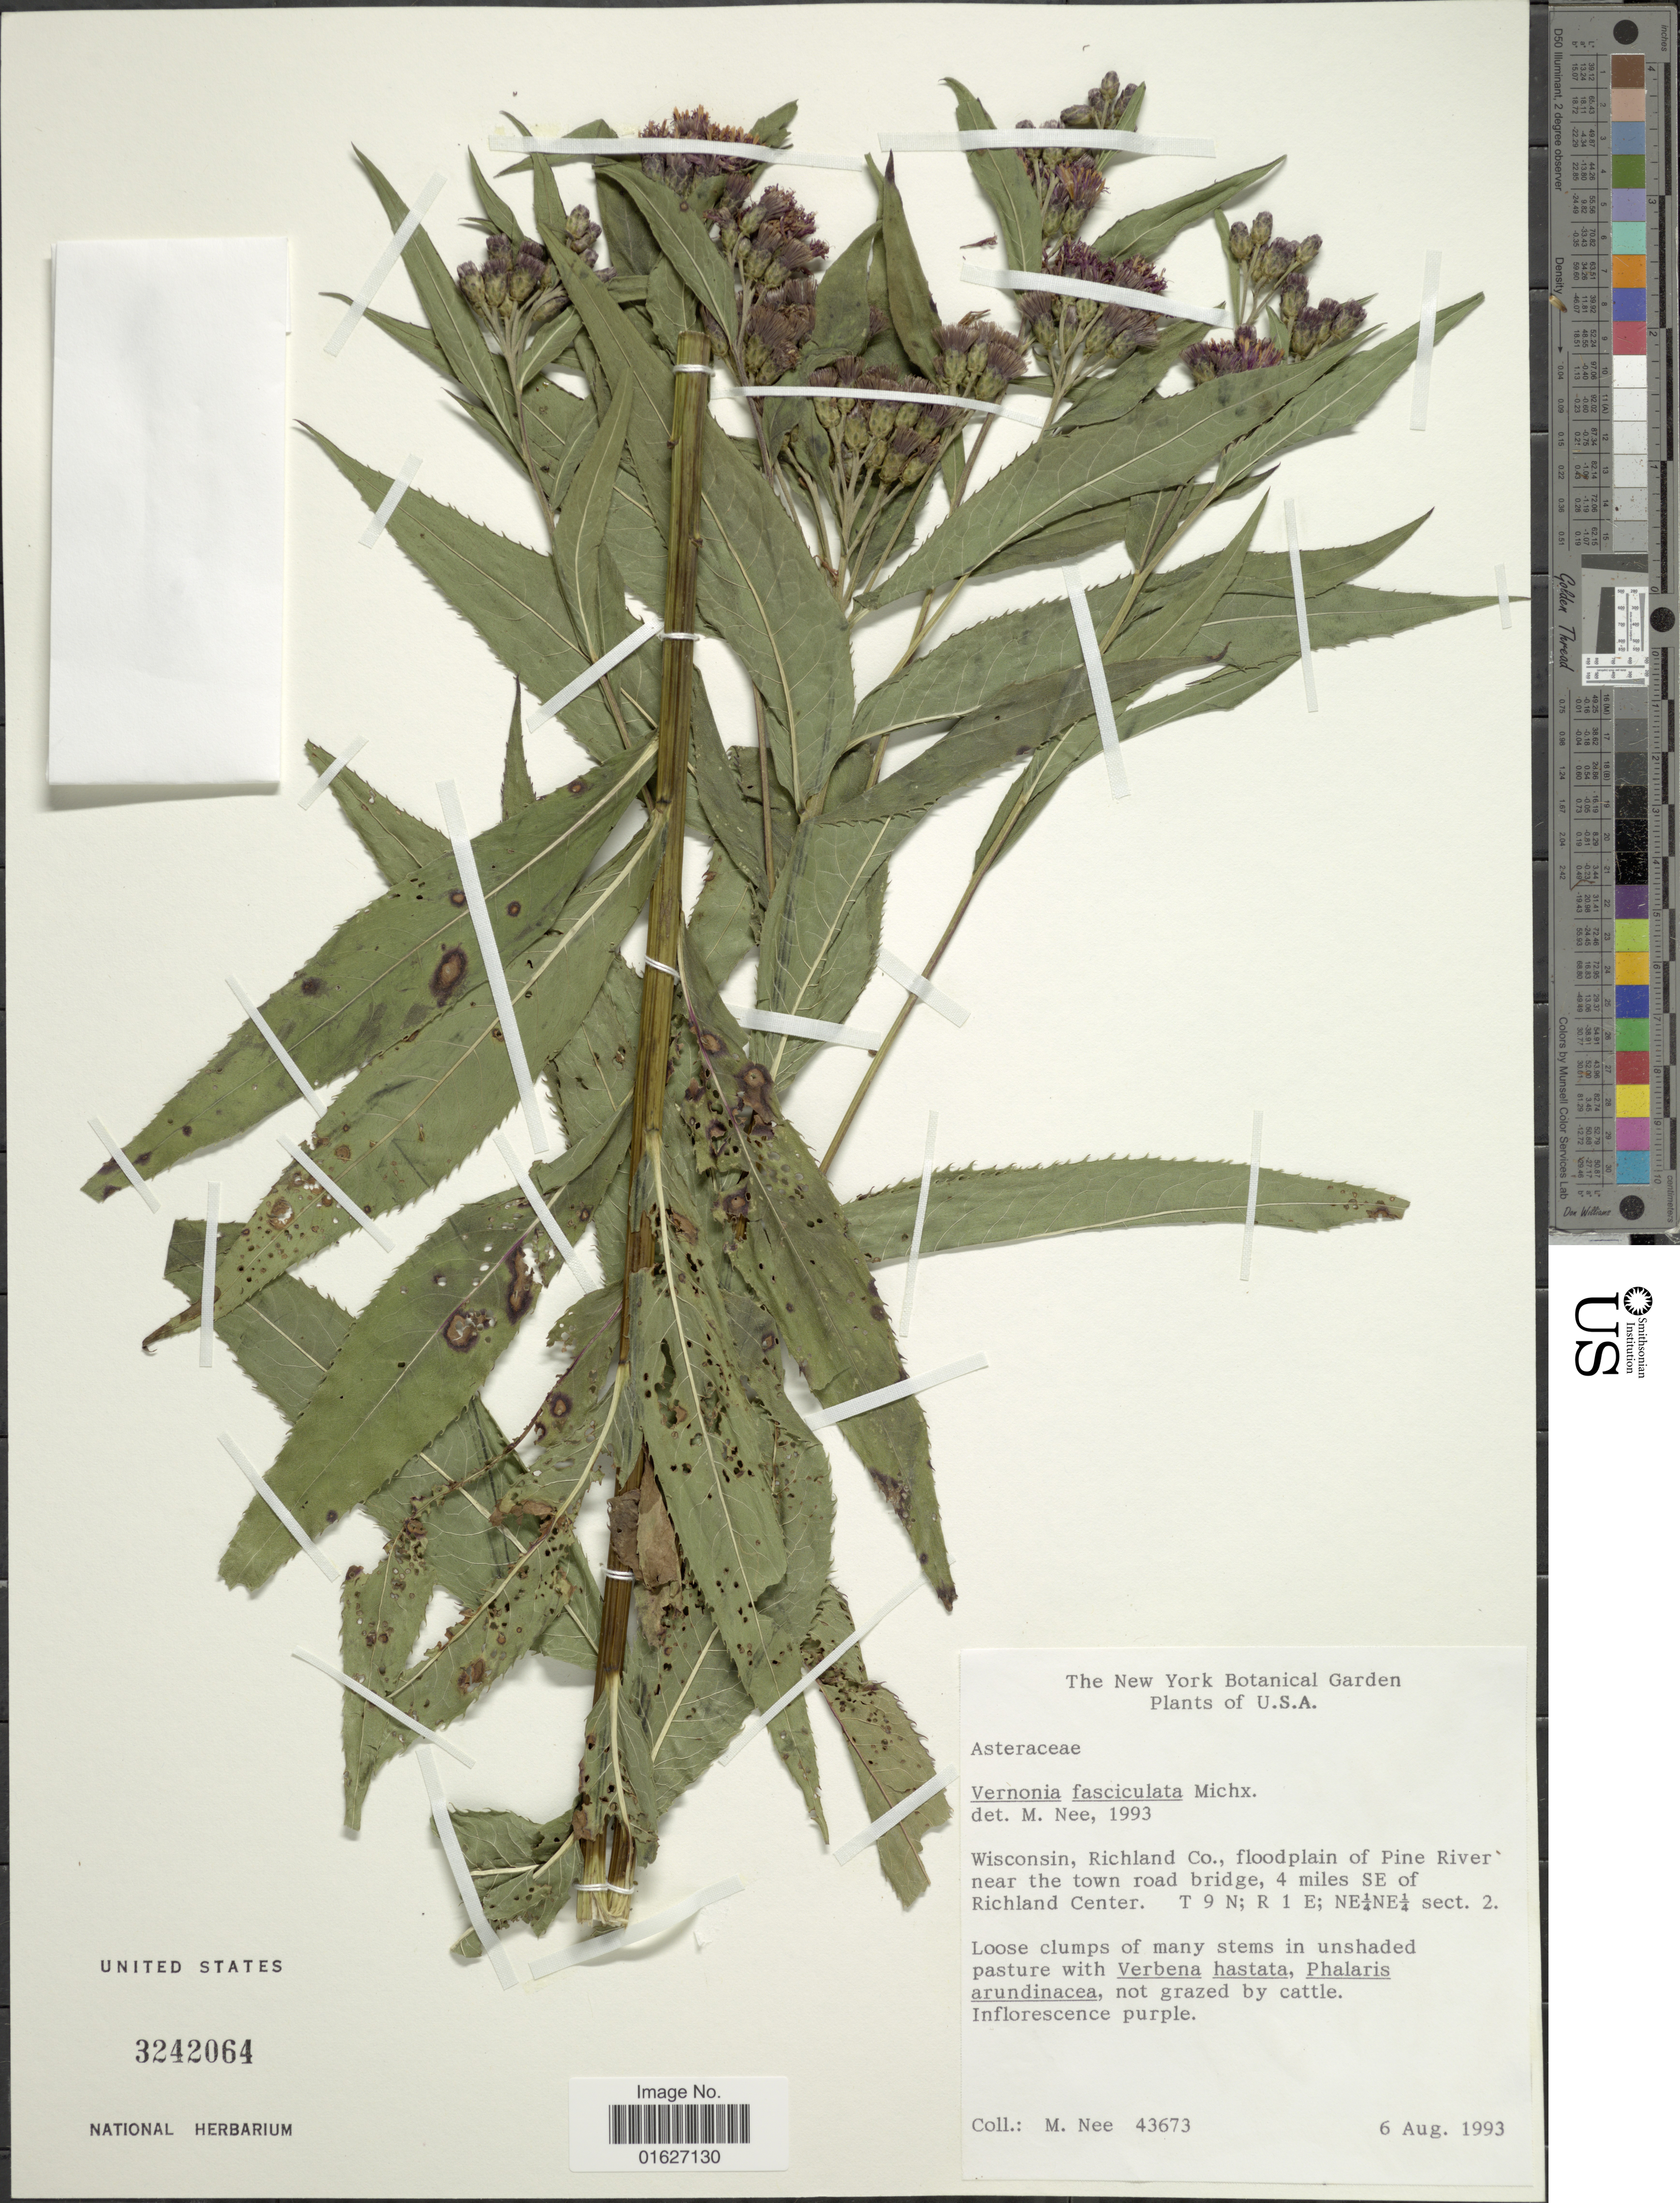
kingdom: Plantae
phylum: Tracheophyta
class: Magnoliopsida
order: Asterales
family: Asteraceae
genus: Vernonia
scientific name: Vernonia fasciculata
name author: Michx.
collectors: M. Nee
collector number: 43673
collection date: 1993-08-06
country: United States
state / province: Wisconsin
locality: Richland Co., floodplain of Pine River near the town road bridge, 4 miles SE of Richland Center, T 9 N; R 1 E; NE 1/4NE1/4 sect. 2.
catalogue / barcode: US 3242064